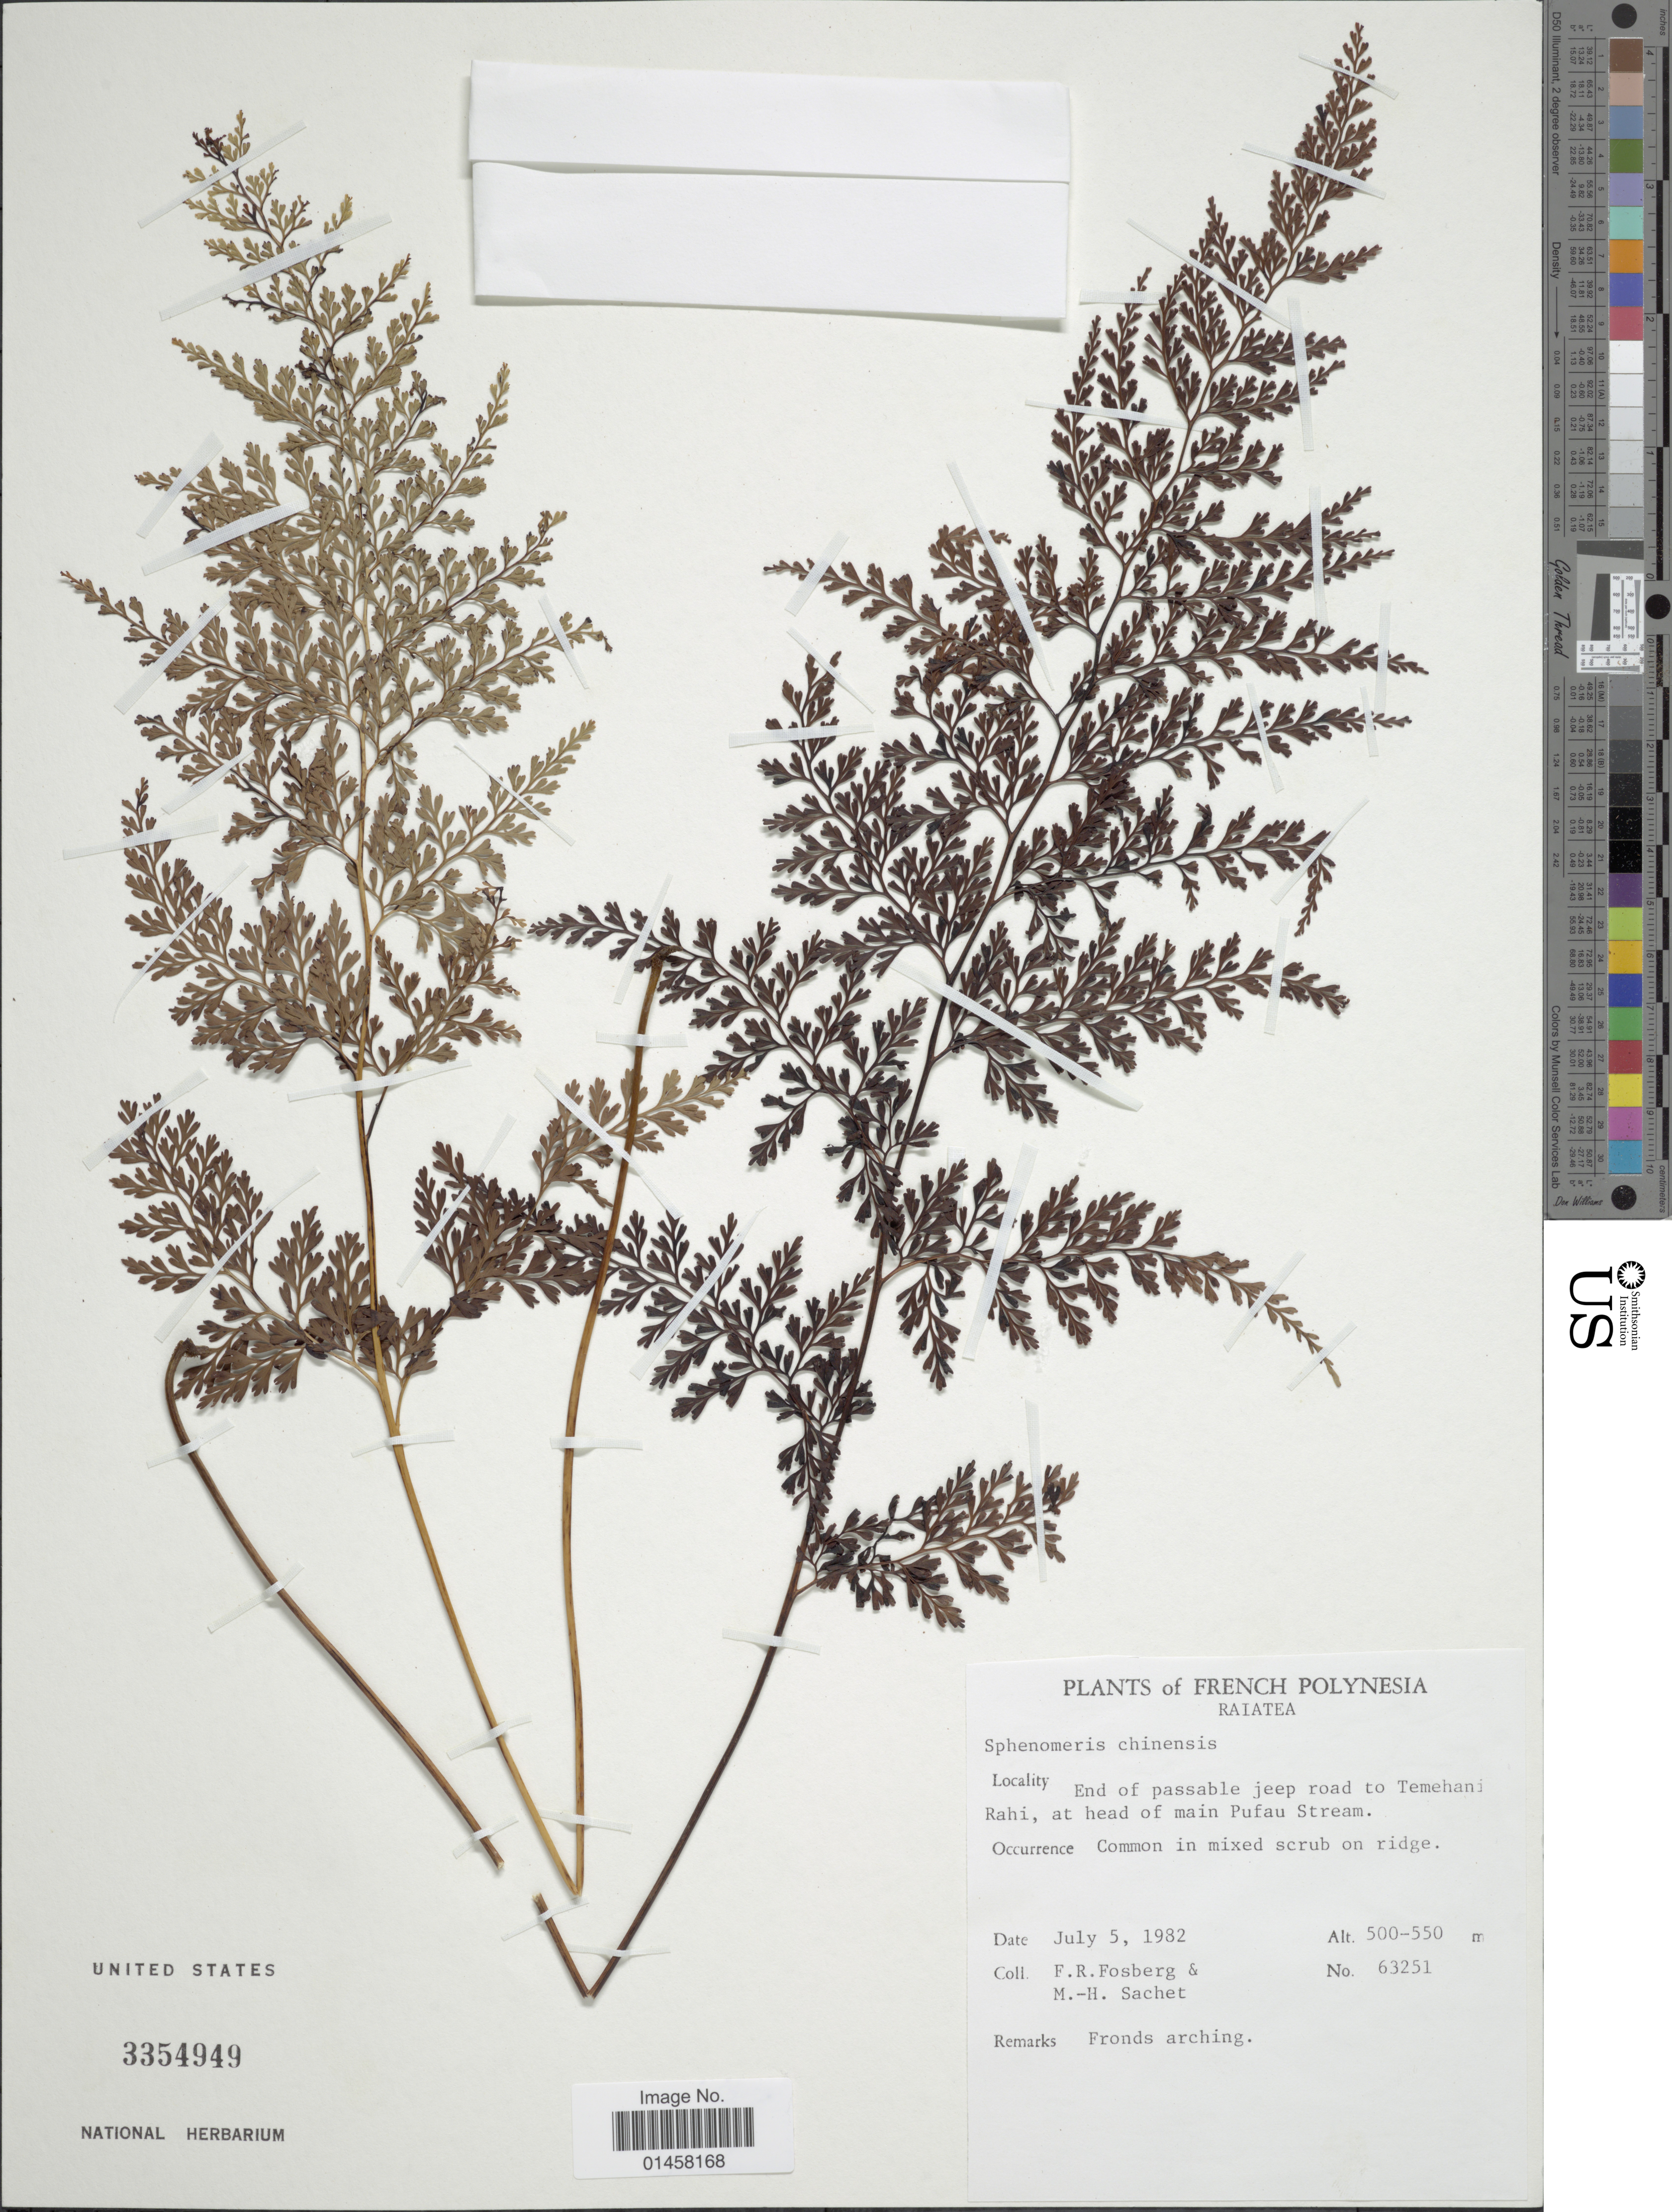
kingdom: Plantae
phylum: Tracheophyta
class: Polypodiopsida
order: Polypodiales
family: Lindsaeaceae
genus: Sphenomeris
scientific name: Sphenomeris chinensis var. chinensis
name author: (L.) Maxon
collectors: F. R. Fosberg & M.-H. Sachet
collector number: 63251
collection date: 1982-07-05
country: French Polynesia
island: Raiatea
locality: Raiatea. End of passable jeep road to Temehani Rahi, at head of main Pufau Stream.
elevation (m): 500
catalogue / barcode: US 3354949